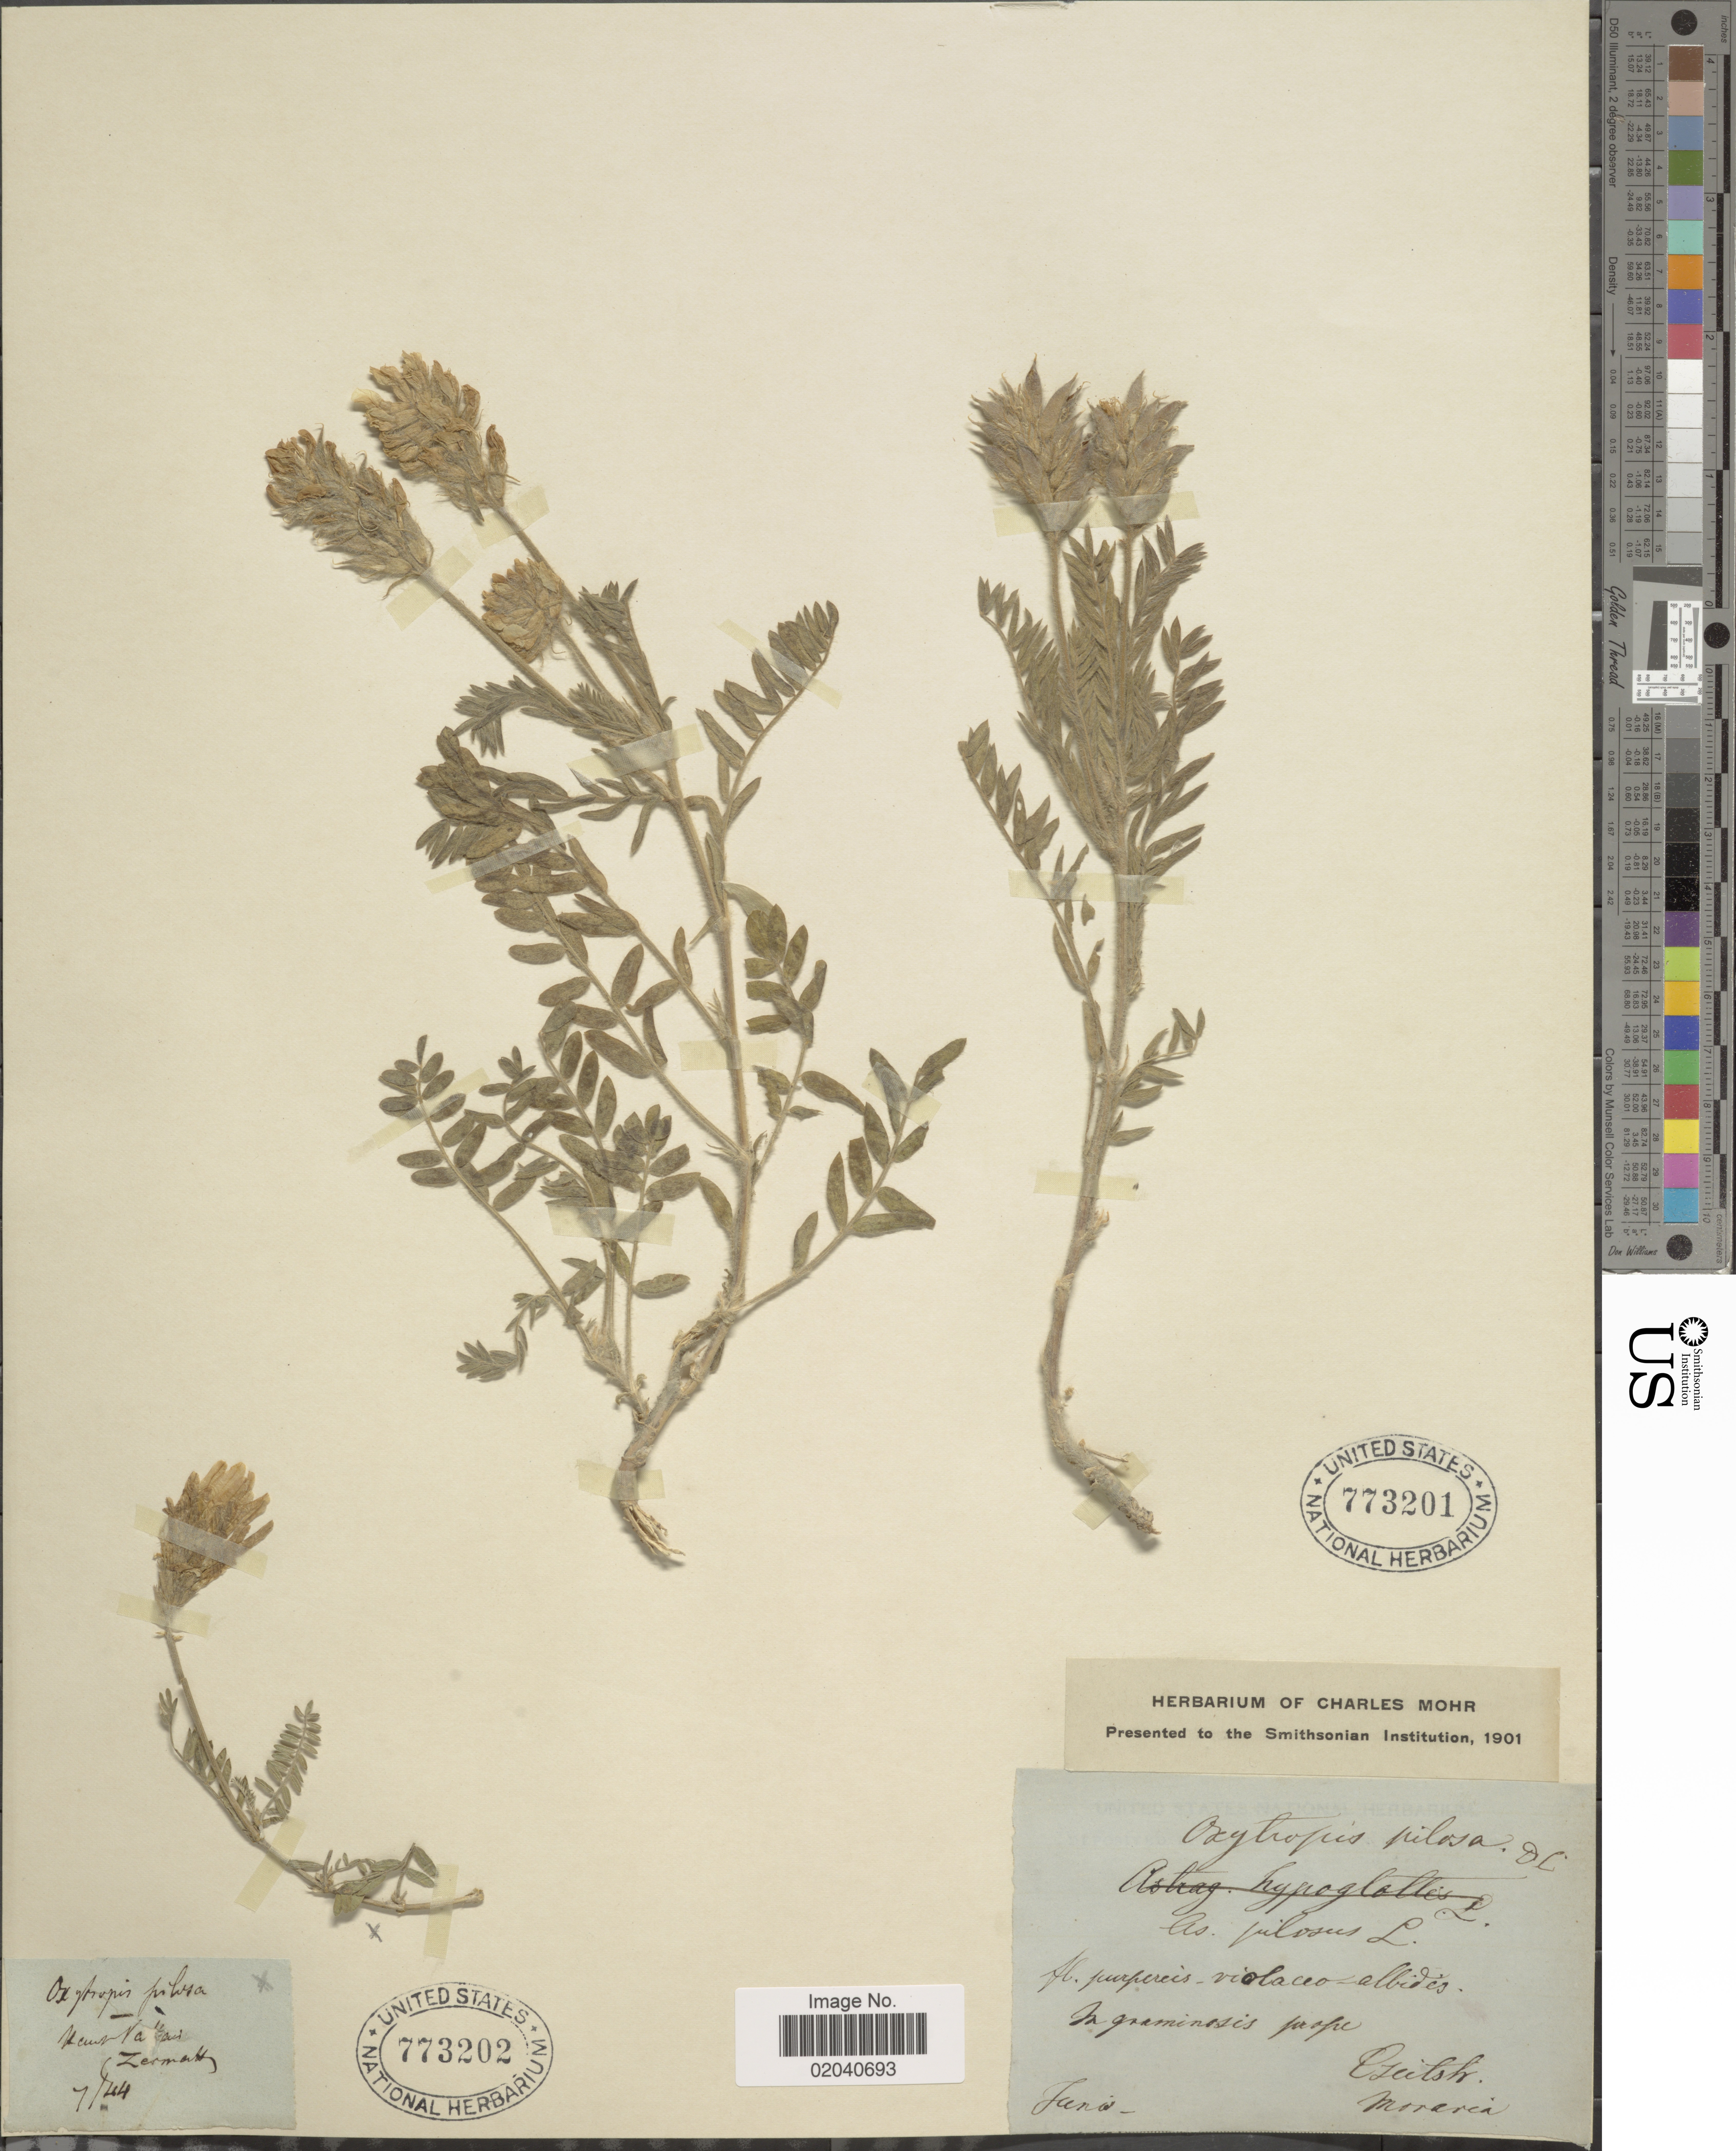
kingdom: Plantae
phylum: Tracheophyta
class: Magnoliopsida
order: Fabales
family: Fabaceae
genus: Oxytropis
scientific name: Oxytropis pilosa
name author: (L.) DC.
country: Czechia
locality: Moravia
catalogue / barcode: US 773201-2